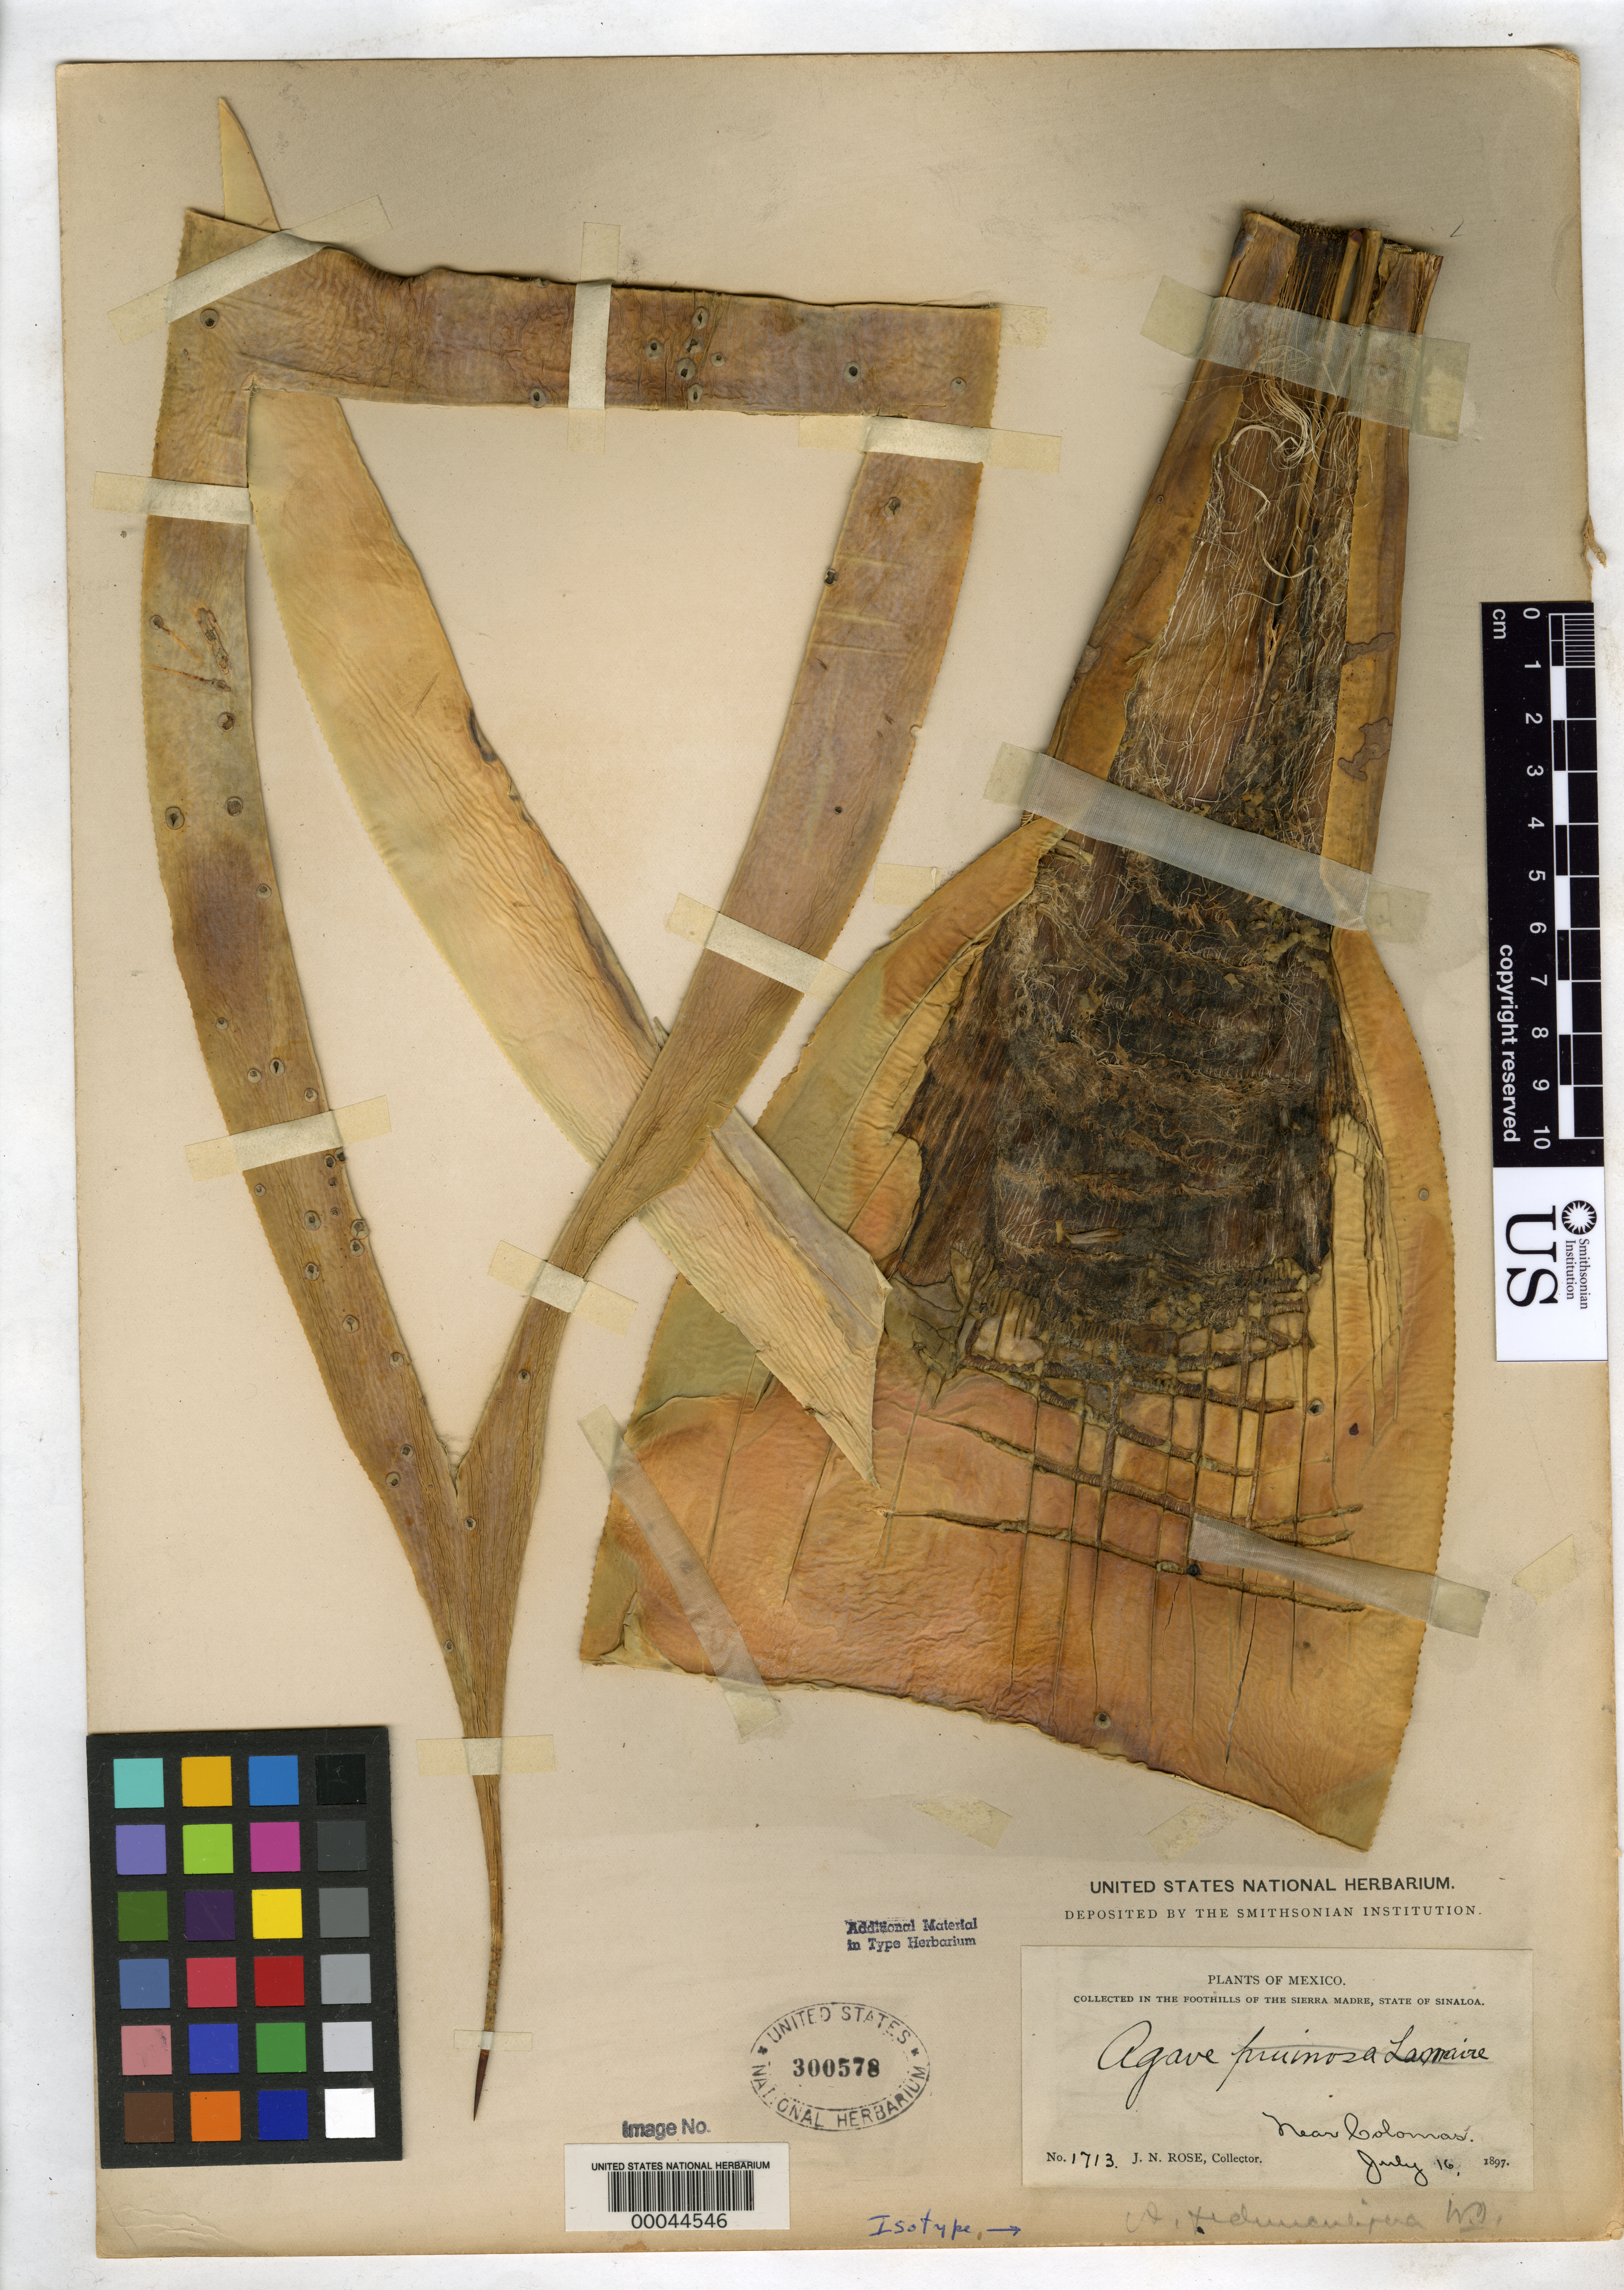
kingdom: Plantae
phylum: Tracheophyta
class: Liliopsida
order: Asparagales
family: Asparagaceae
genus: Agave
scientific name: Agave pedunculifera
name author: Trel.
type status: Type Collection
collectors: J. N. Rose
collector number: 1713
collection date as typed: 16 Jul 1897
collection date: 1897-07-16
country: Mexico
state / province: Sinaloa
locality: Foot hills of the Sierra Madre near colomas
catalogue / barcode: US 300578